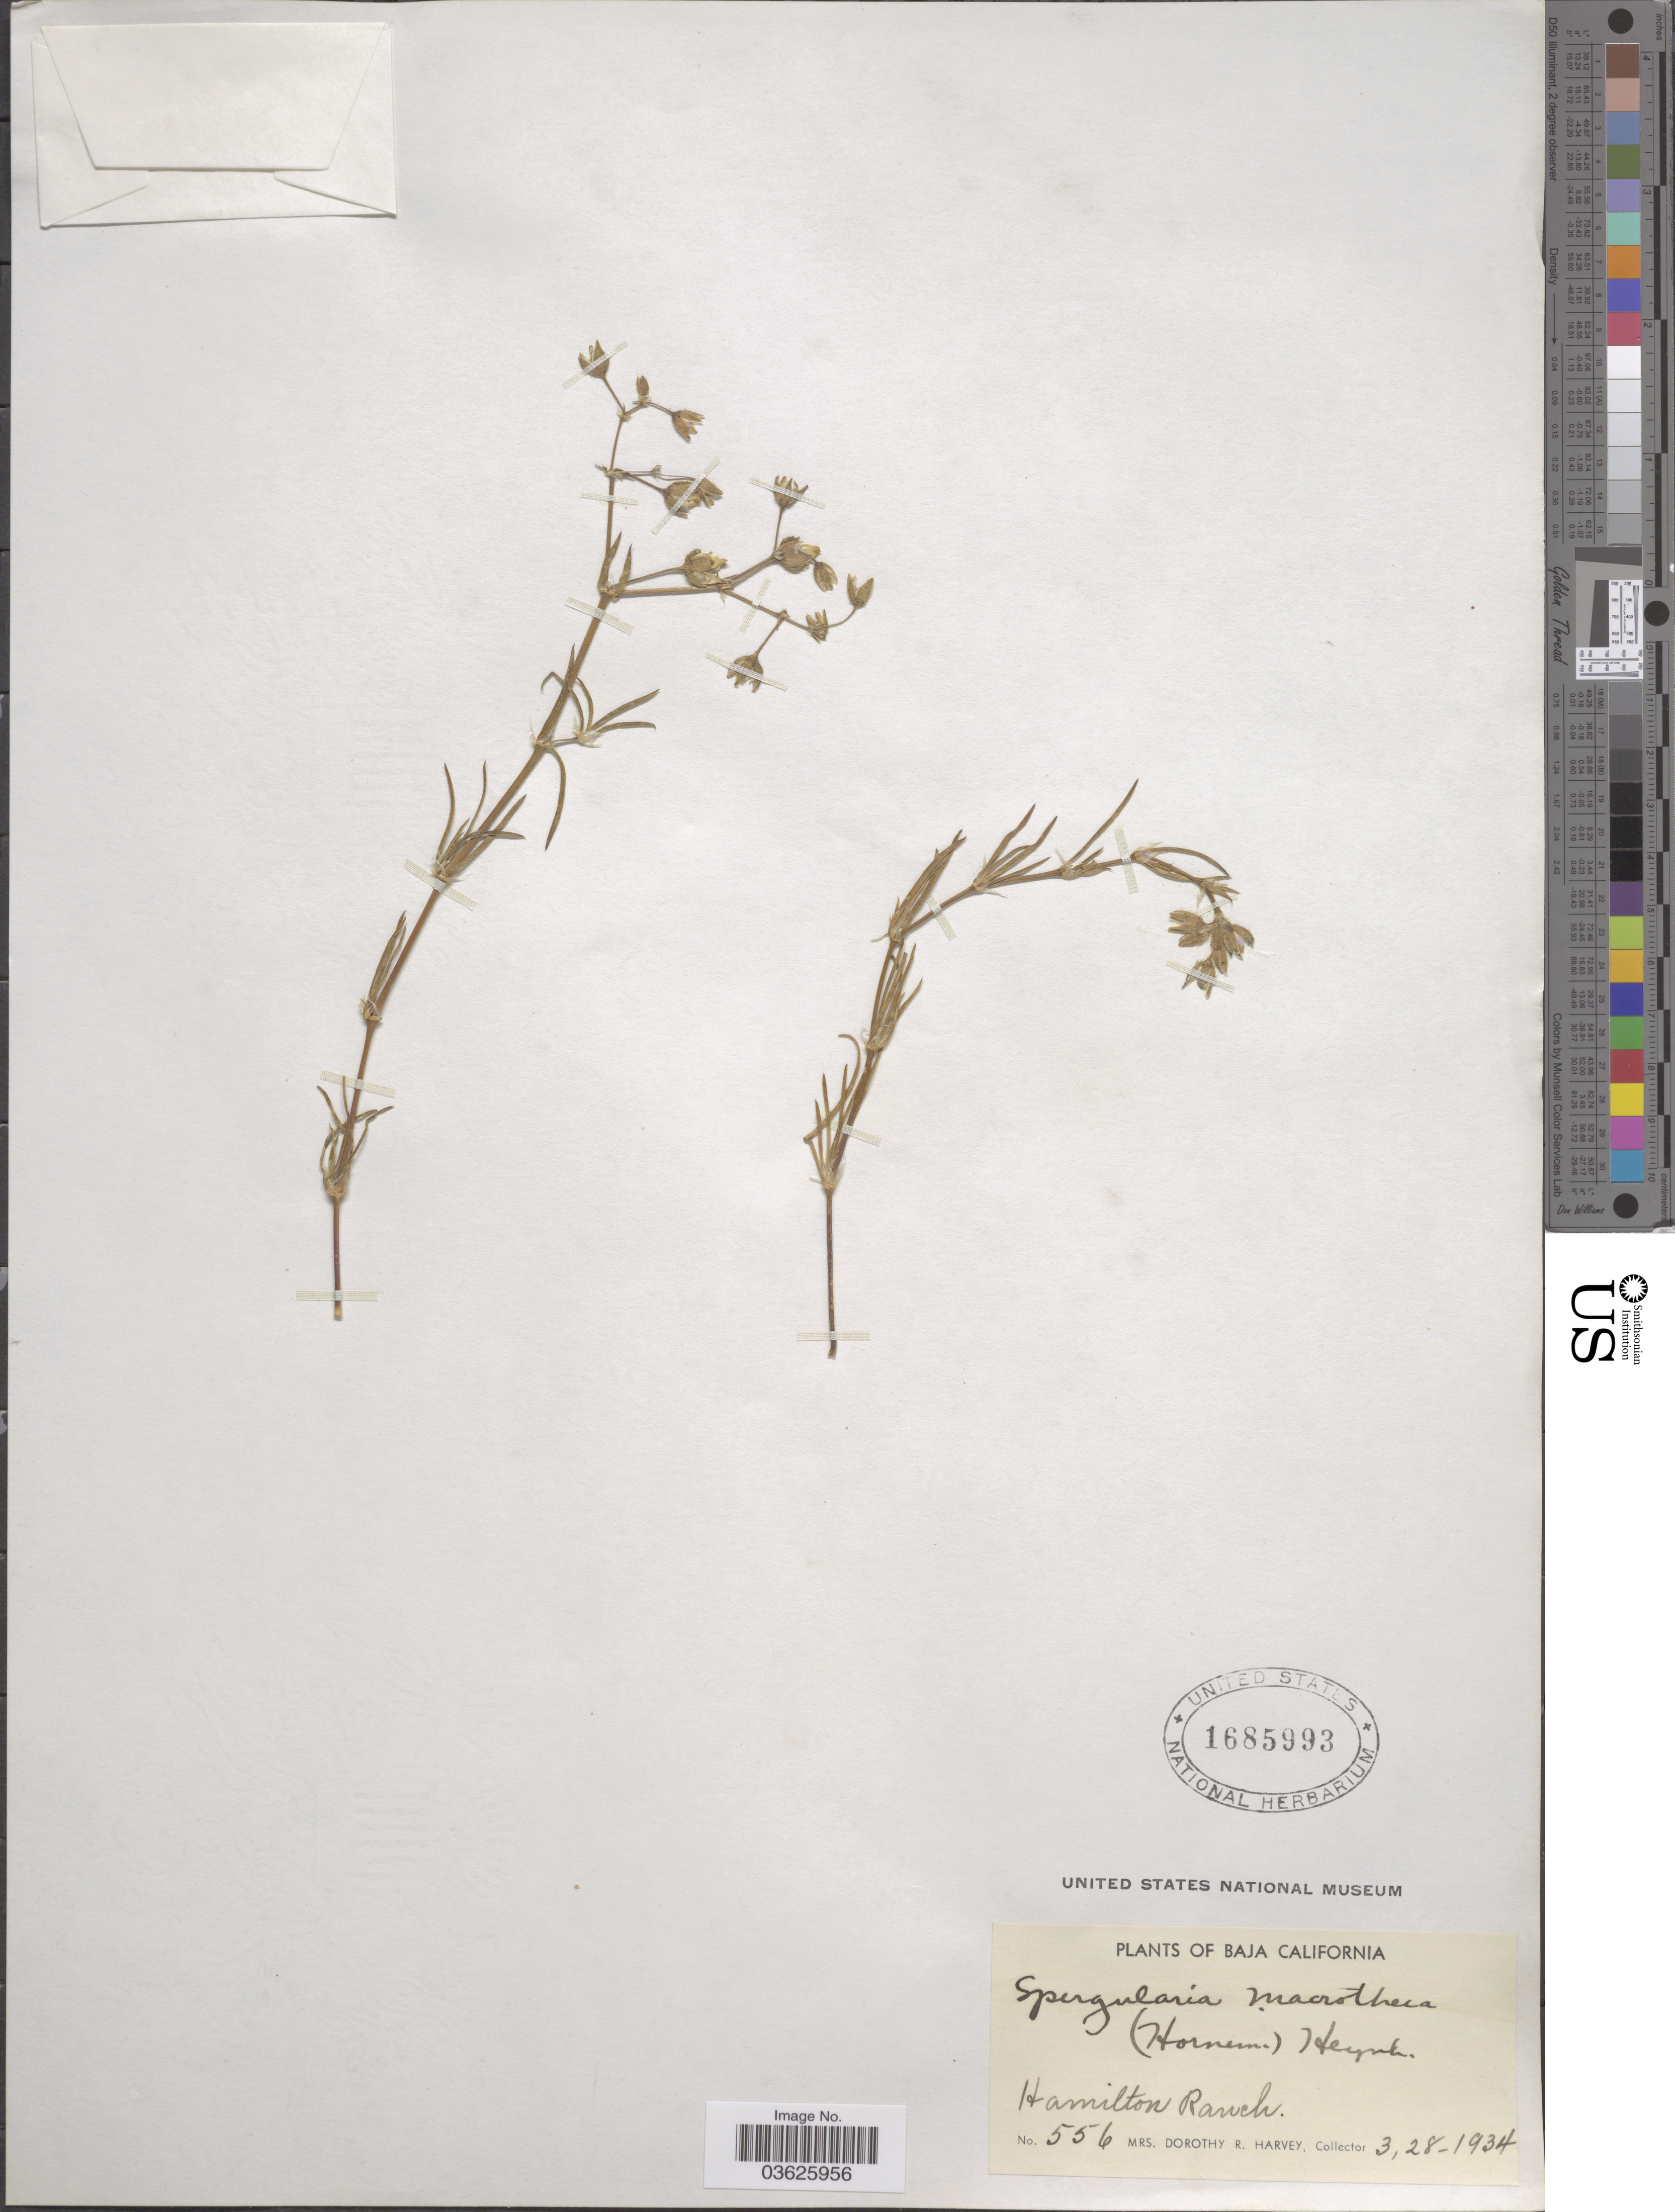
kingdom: Plantae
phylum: Tracheophyta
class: Magnoliopsida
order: Caryophyllales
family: Caryophyllaceae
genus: Tissa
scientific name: Tissa macrotheca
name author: (Hornem.) Britton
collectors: D. R. Harvey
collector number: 556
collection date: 1934-03-28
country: Mexico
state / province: Baja California Norte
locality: Hamilton Ranch.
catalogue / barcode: US 1685993